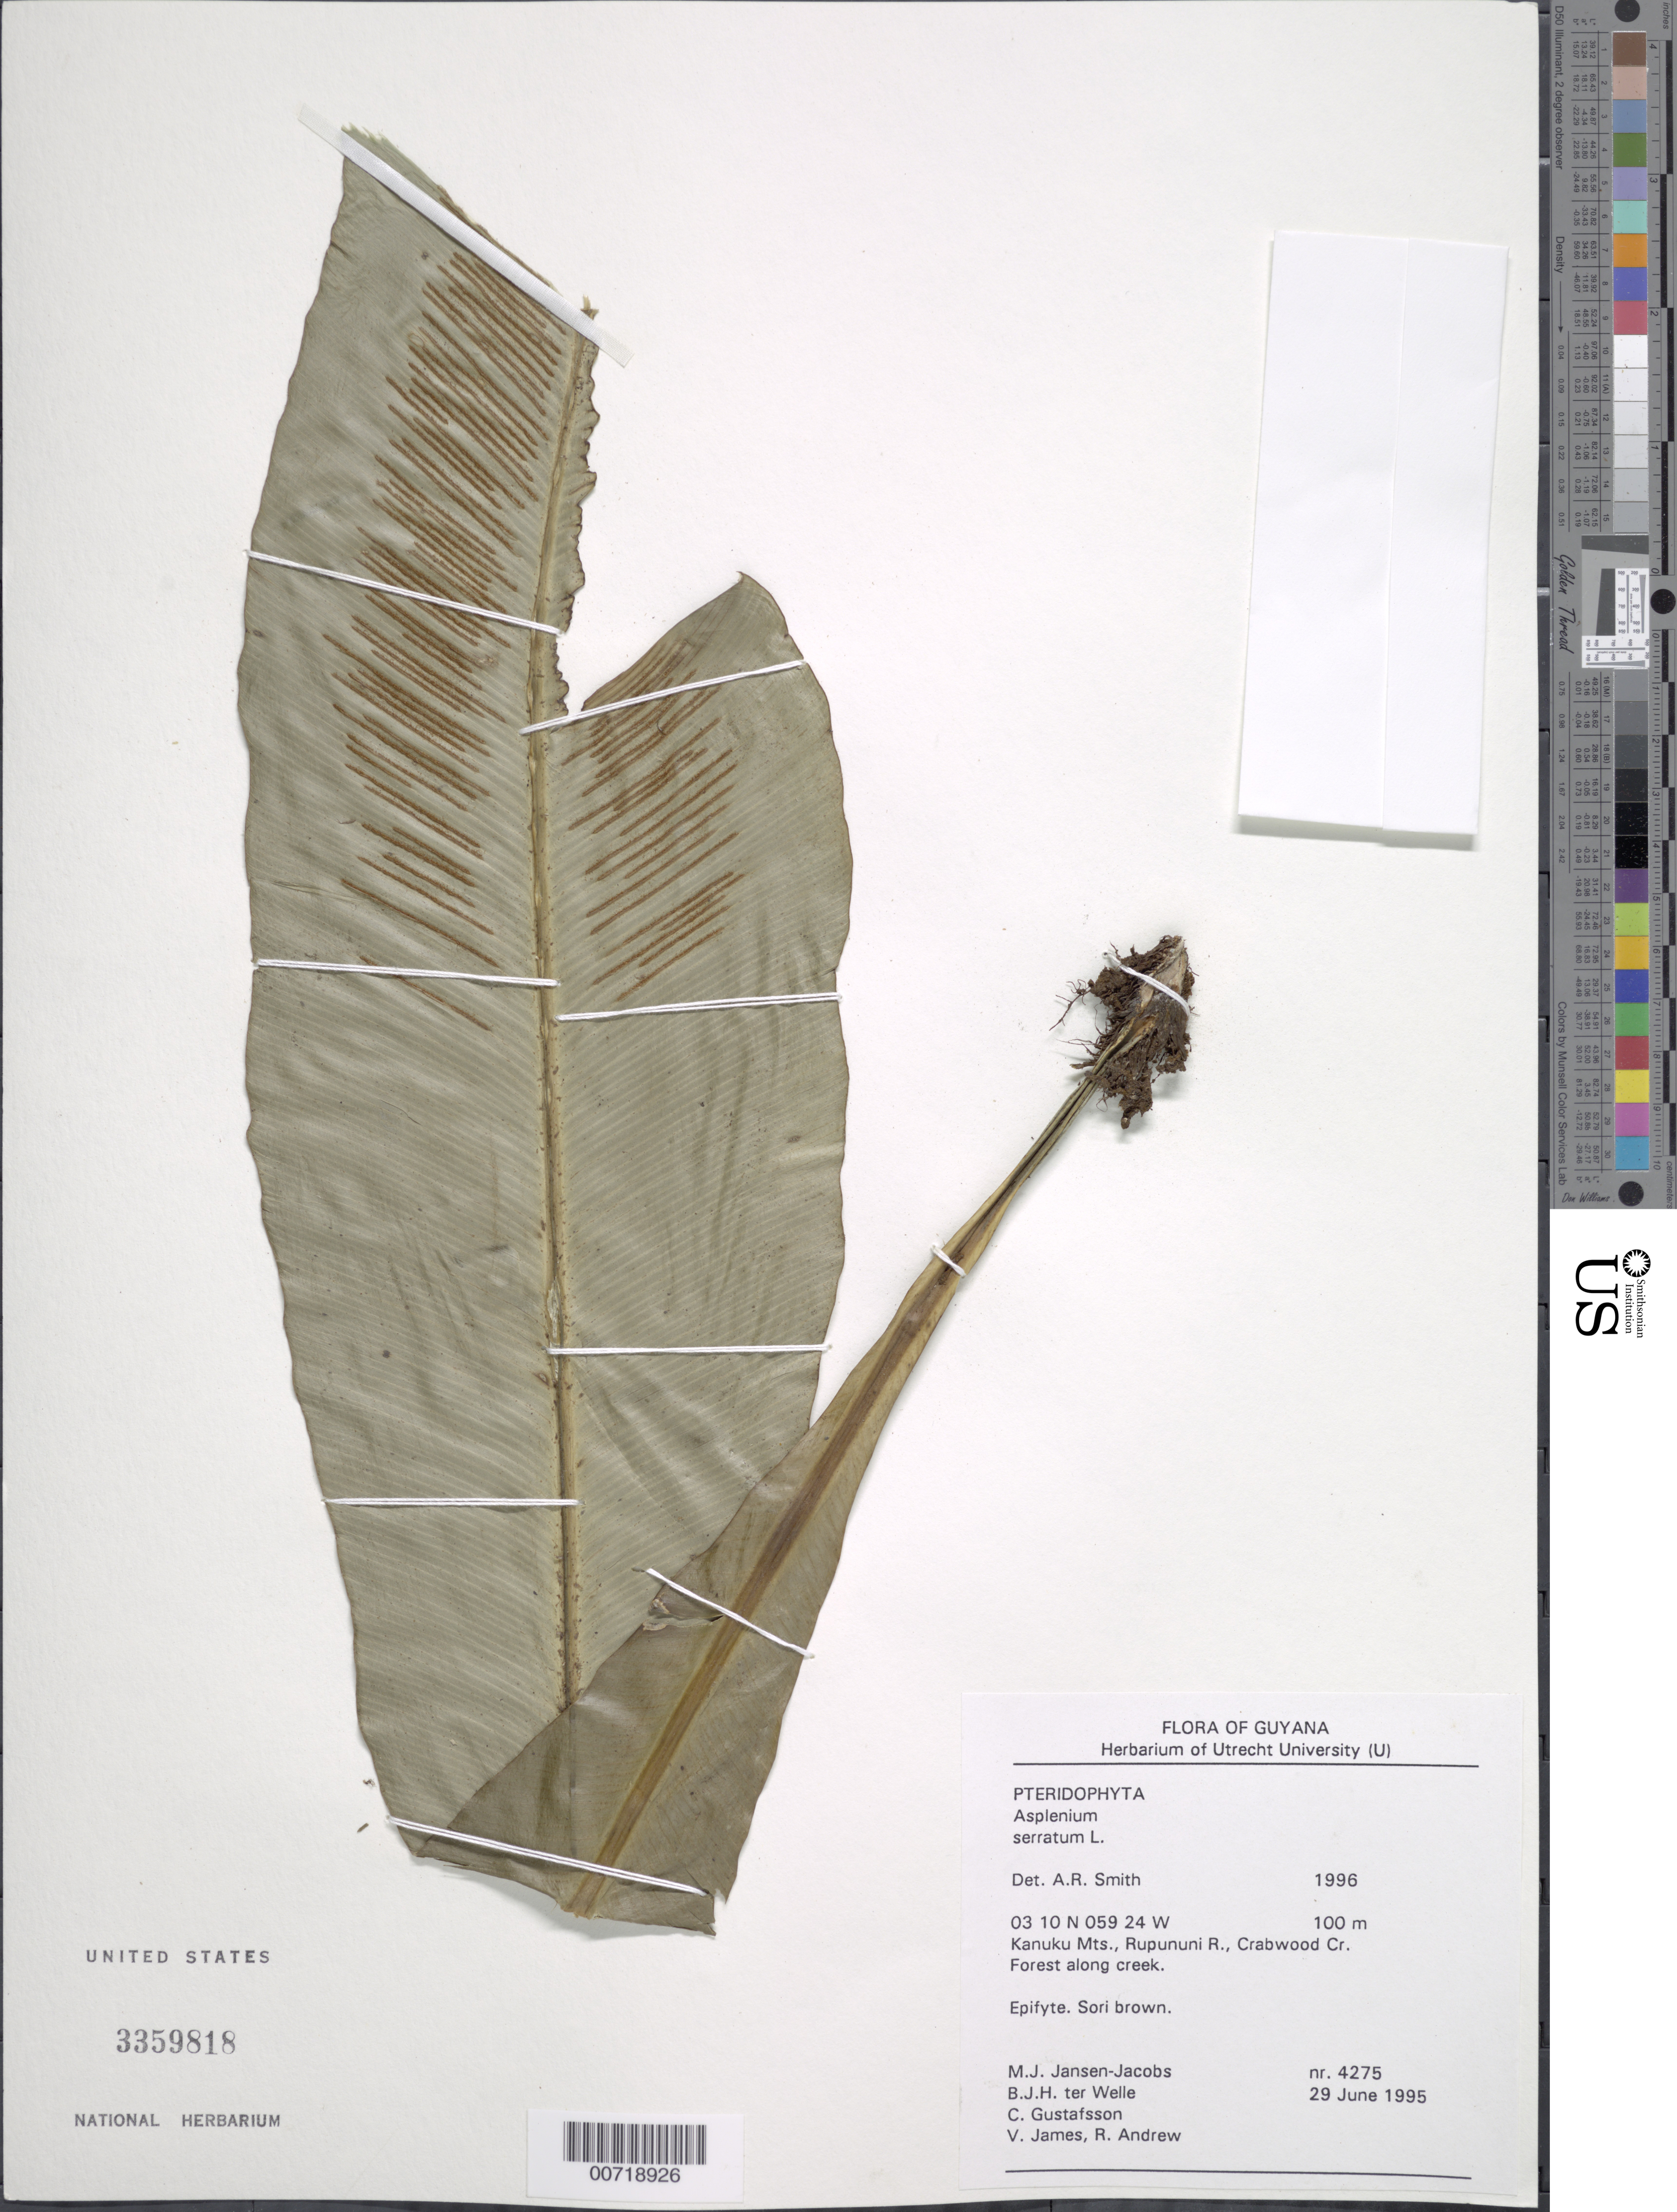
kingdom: Plantae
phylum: Tracheophyta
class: Polypodiopsida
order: Polypodiales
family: Aspleniaceae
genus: Asplenium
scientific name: Asplenium serratum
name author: L.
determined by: Smith, Alan R., (UC)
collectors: M. J. Jansen-Jacobs, B. Welle, C. G. Gustafsson, V. James & R. Andrew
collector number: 4275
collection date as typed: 29-Jun-95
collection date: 1995-06-29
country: Guyana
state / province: U. Takutu-U. Essequibo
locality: Crabwood Creek, Rupununi River, Kanuku Mts.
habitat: Forest along creek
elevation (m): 100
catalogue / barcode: US 3359818